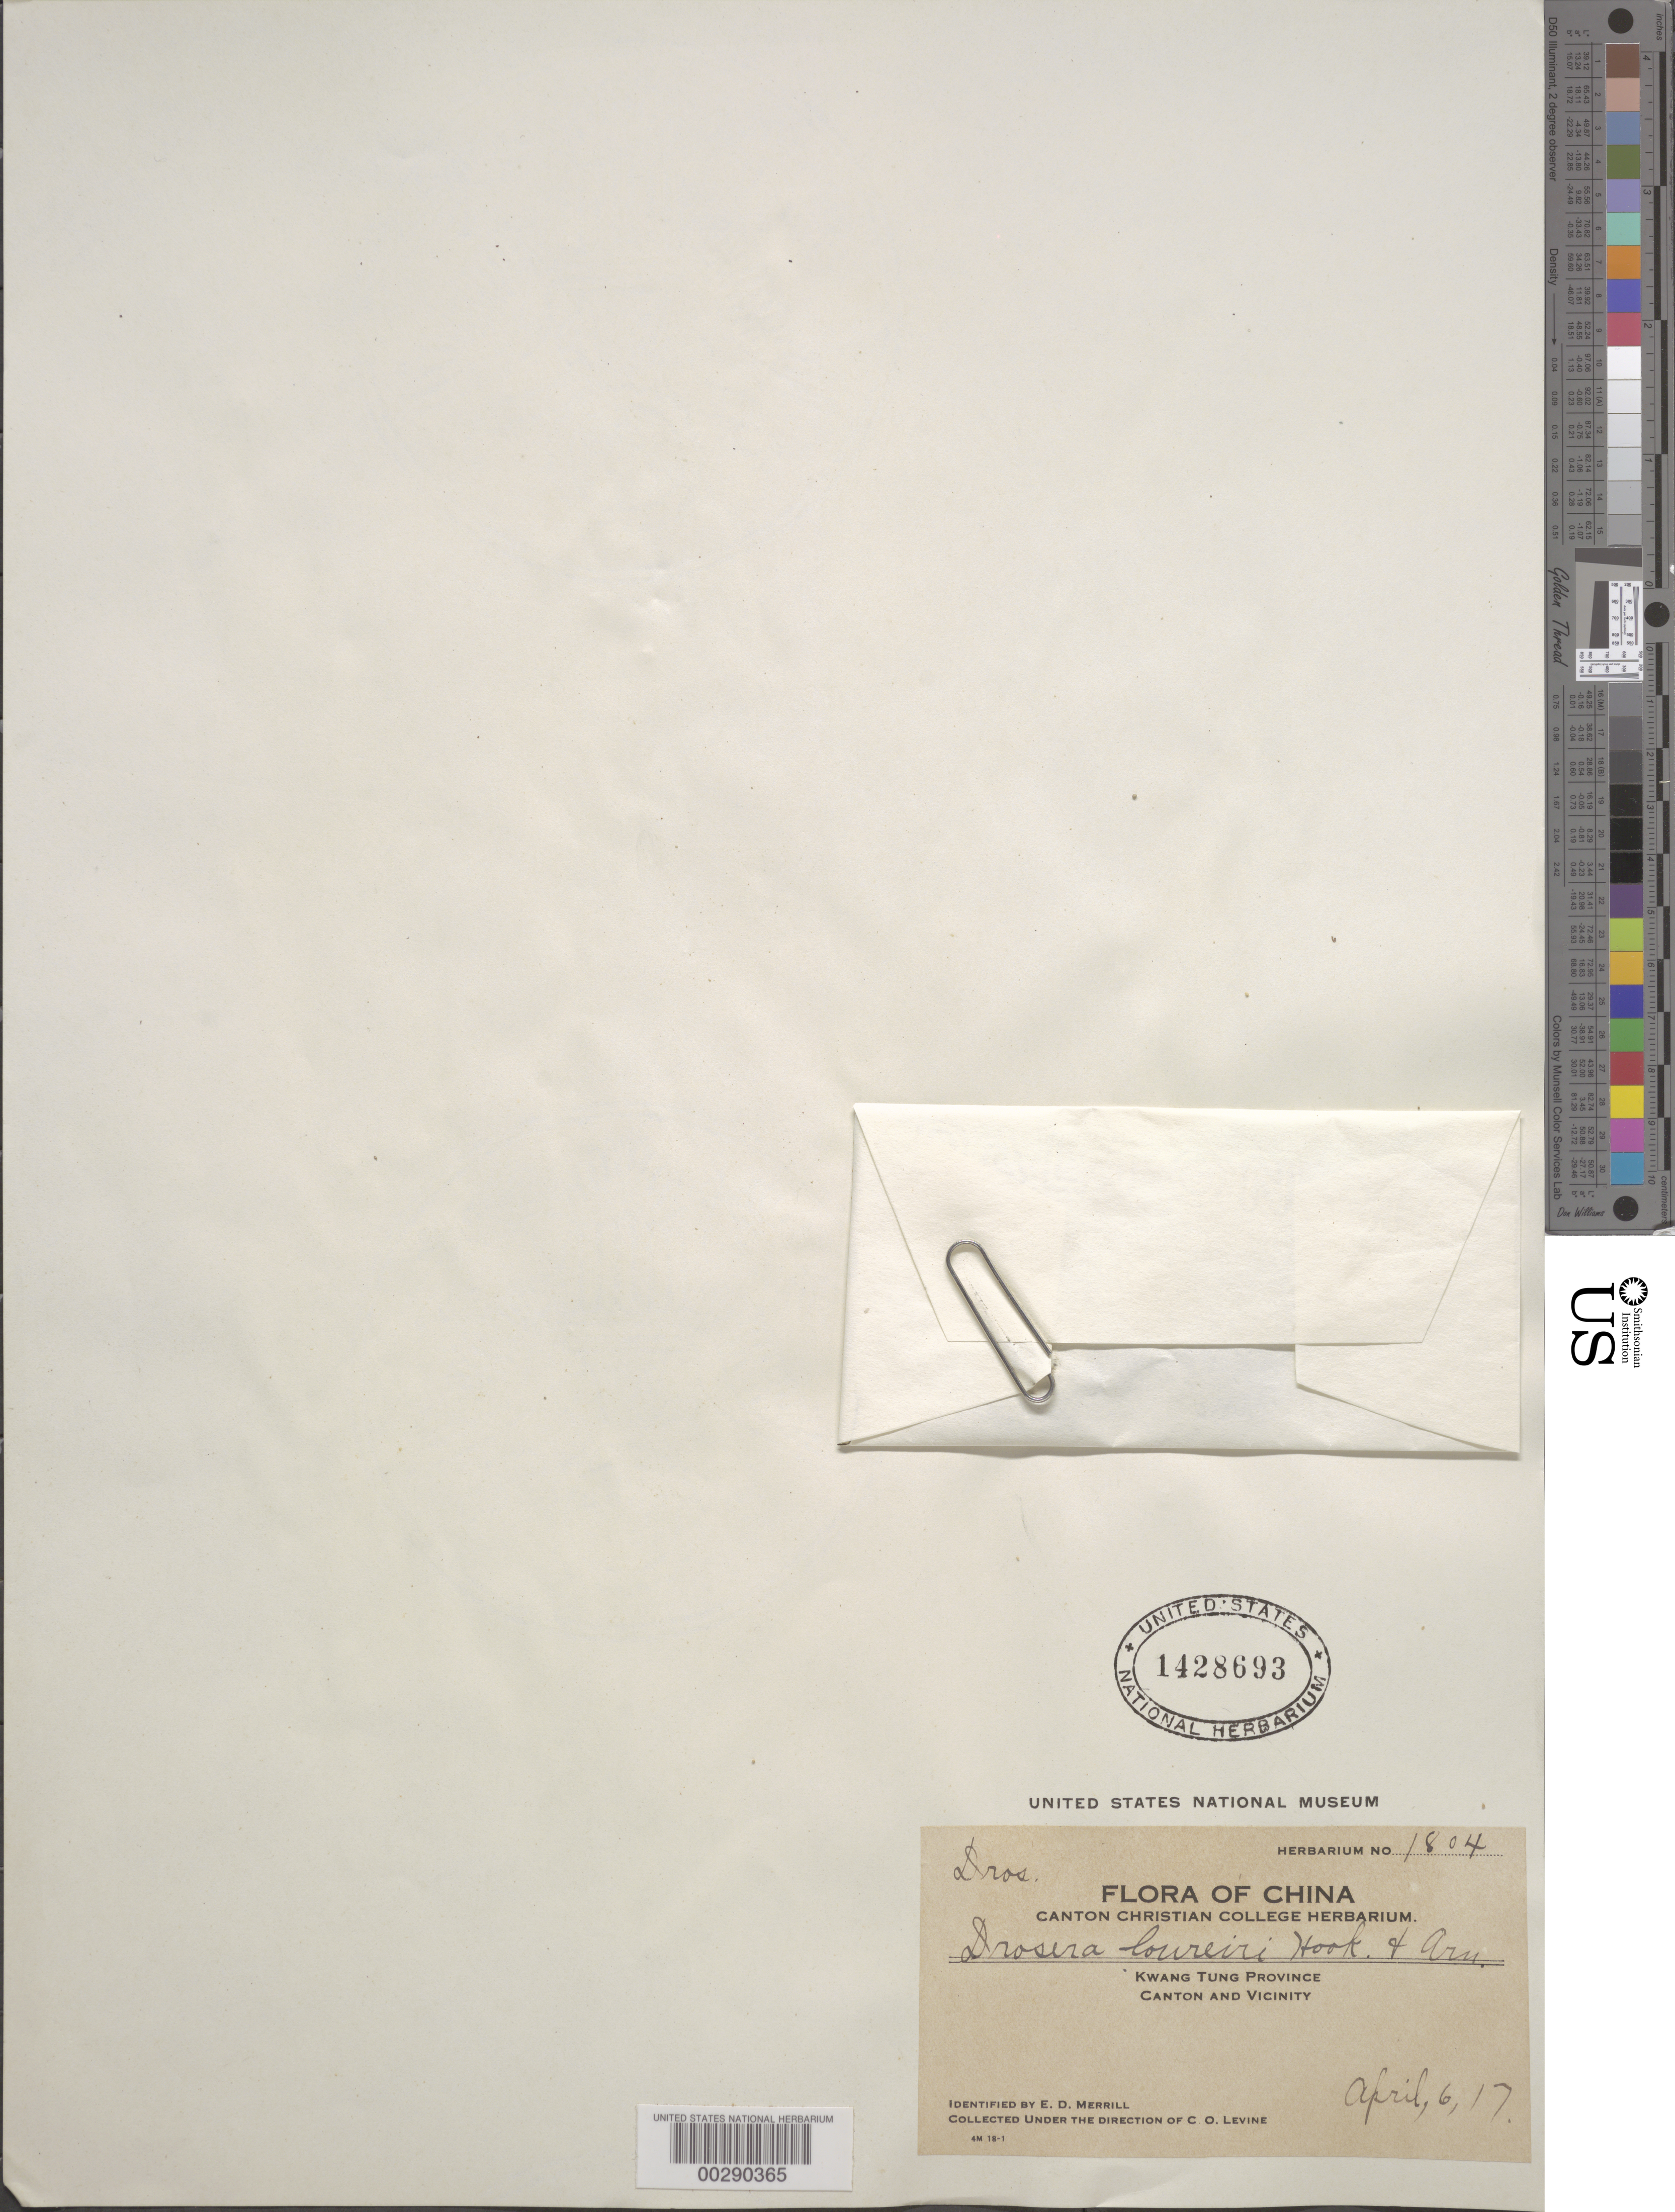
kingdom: Plantae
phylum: Tracheophyta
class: Magnoliopsida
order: Caryophyllales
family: Droseraceae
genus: Drosera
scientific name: Drosera loureiri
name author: Hook. & Arn.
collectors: C. O. Levine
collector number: Ccc Herb. 1804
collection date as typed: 06 Apr 1917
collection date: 1917-04-06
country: China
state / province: Guangdong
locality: Canton and vicinity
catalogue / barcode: US 1428693